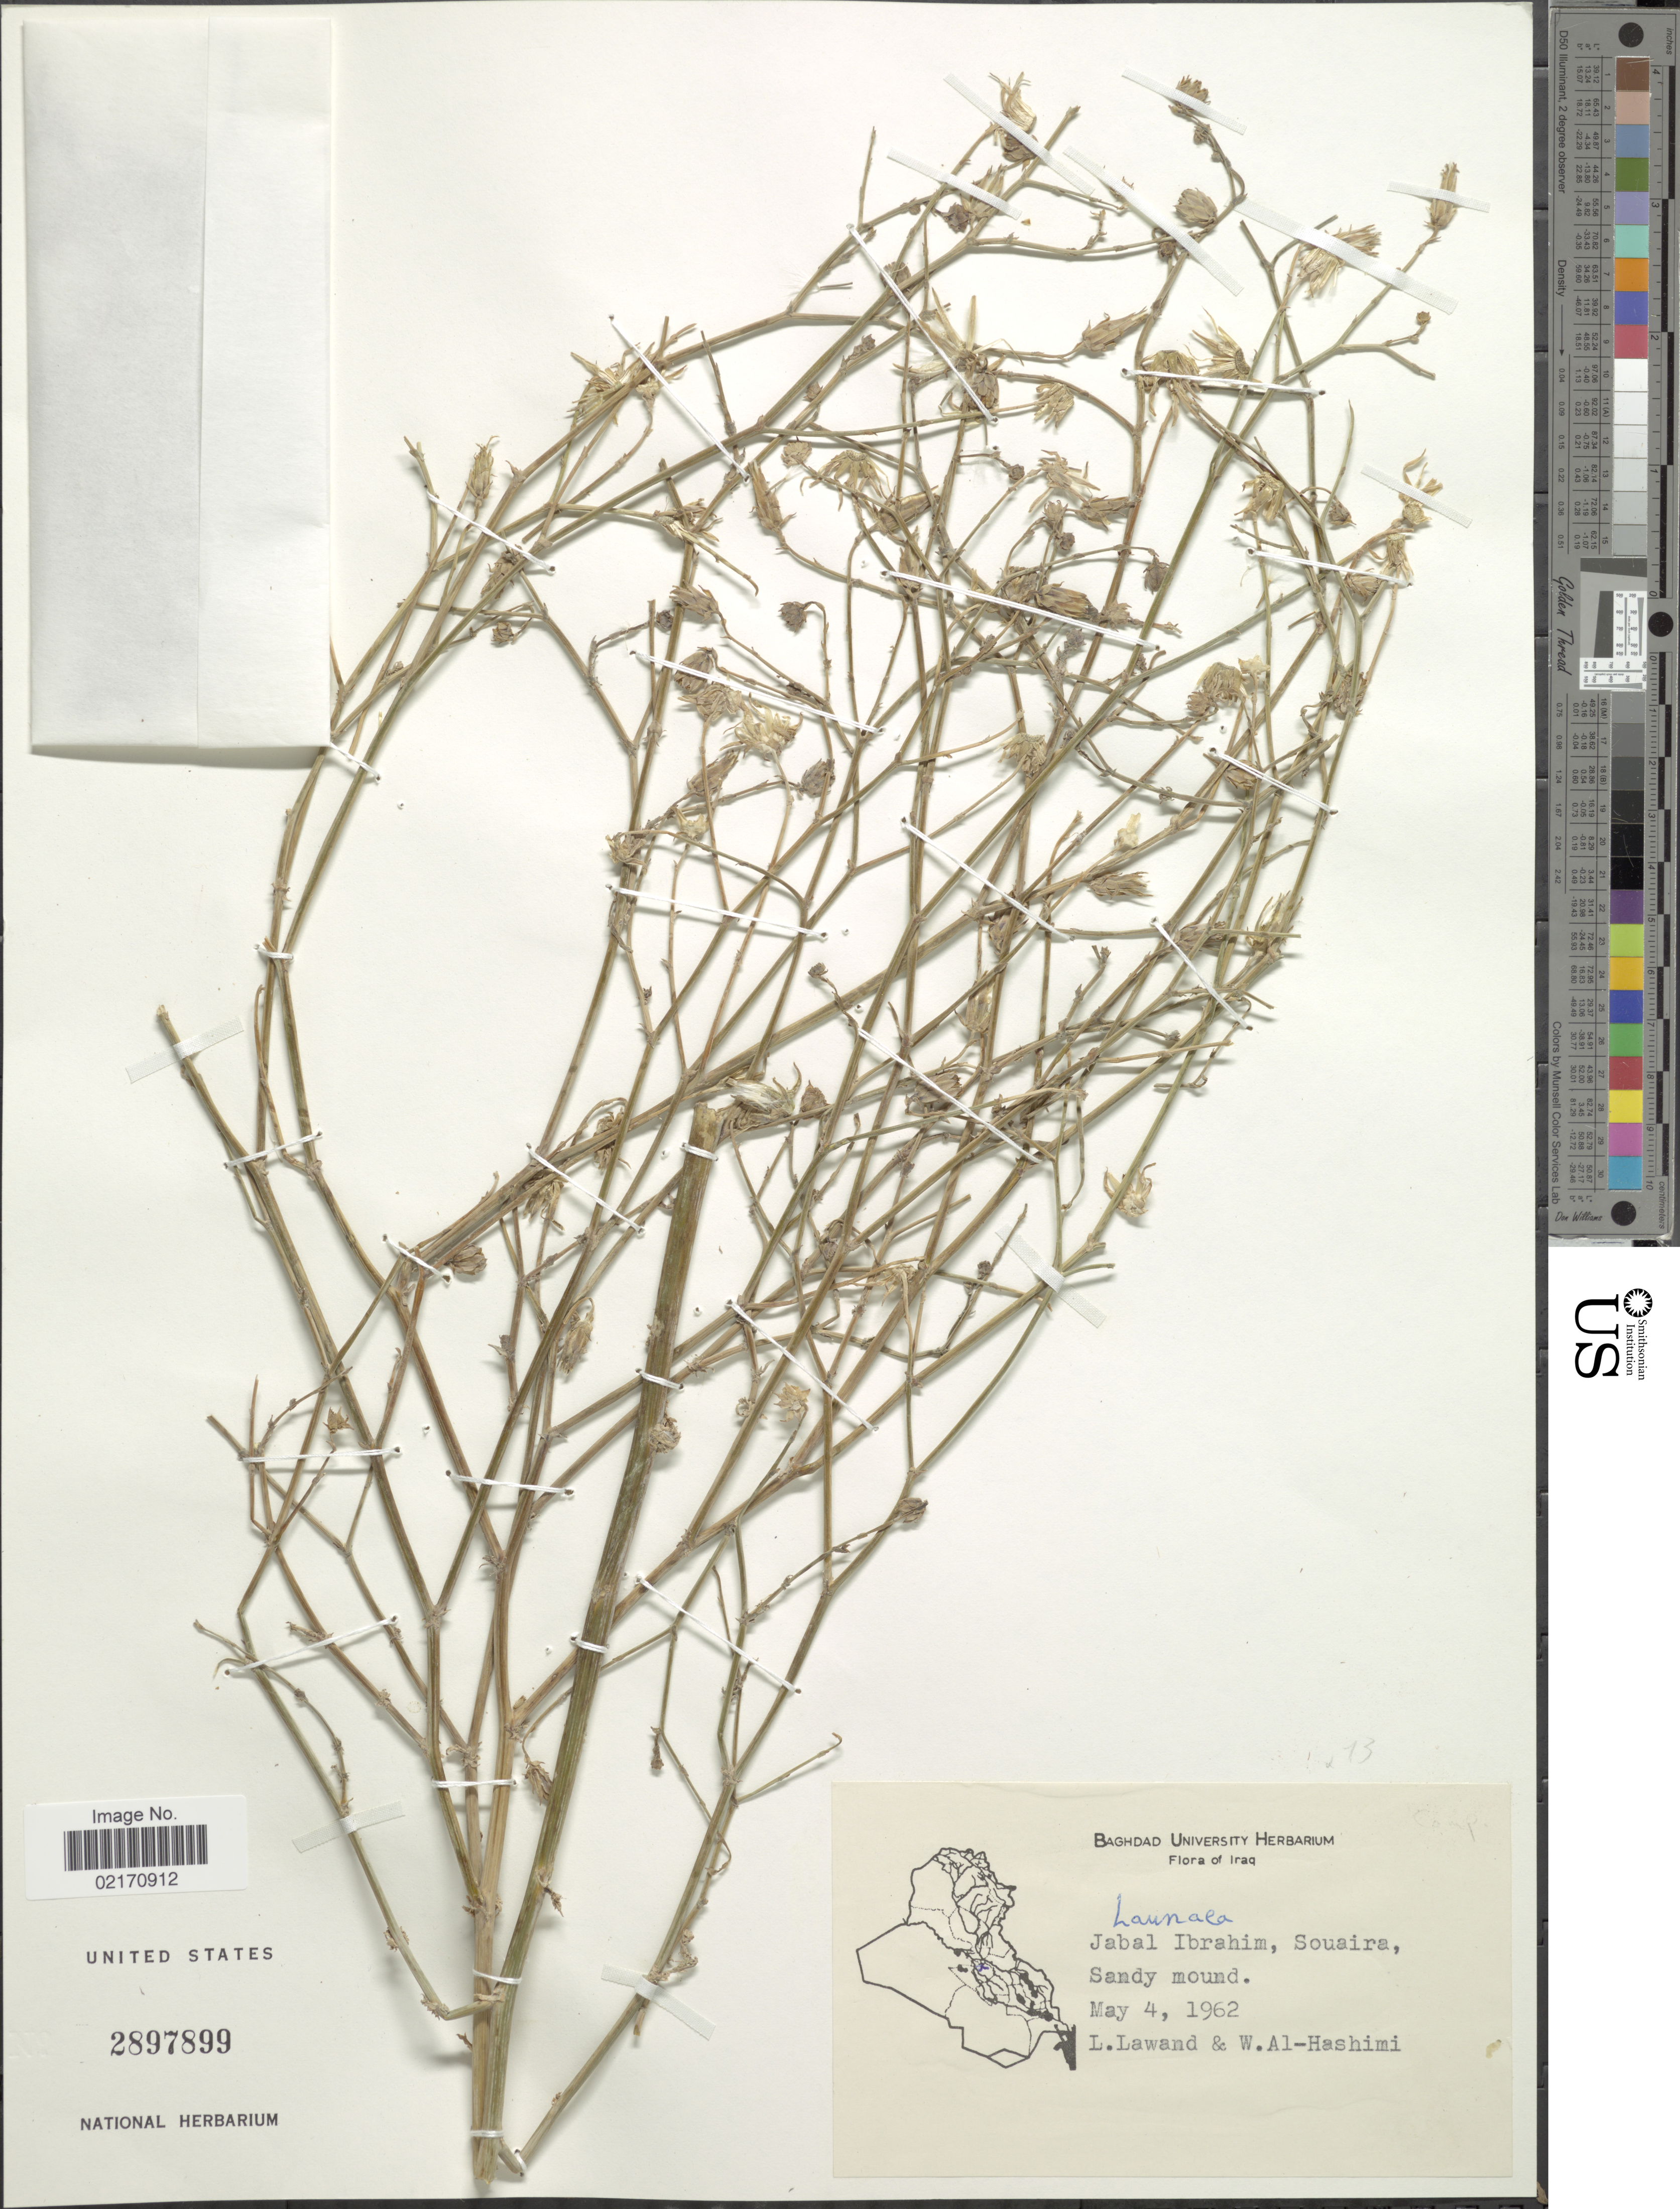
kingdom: Plantae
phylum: Tracheophyta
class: Magnoliopsida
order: Asterales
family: Asteraceae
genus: Launaea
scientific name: Launaea sp.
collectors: L. Lawand & W. Al-Hashimi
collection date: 1962-05-04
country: Iraq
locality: Jabal Ibrahim, Souaira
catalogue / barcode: US 2897899